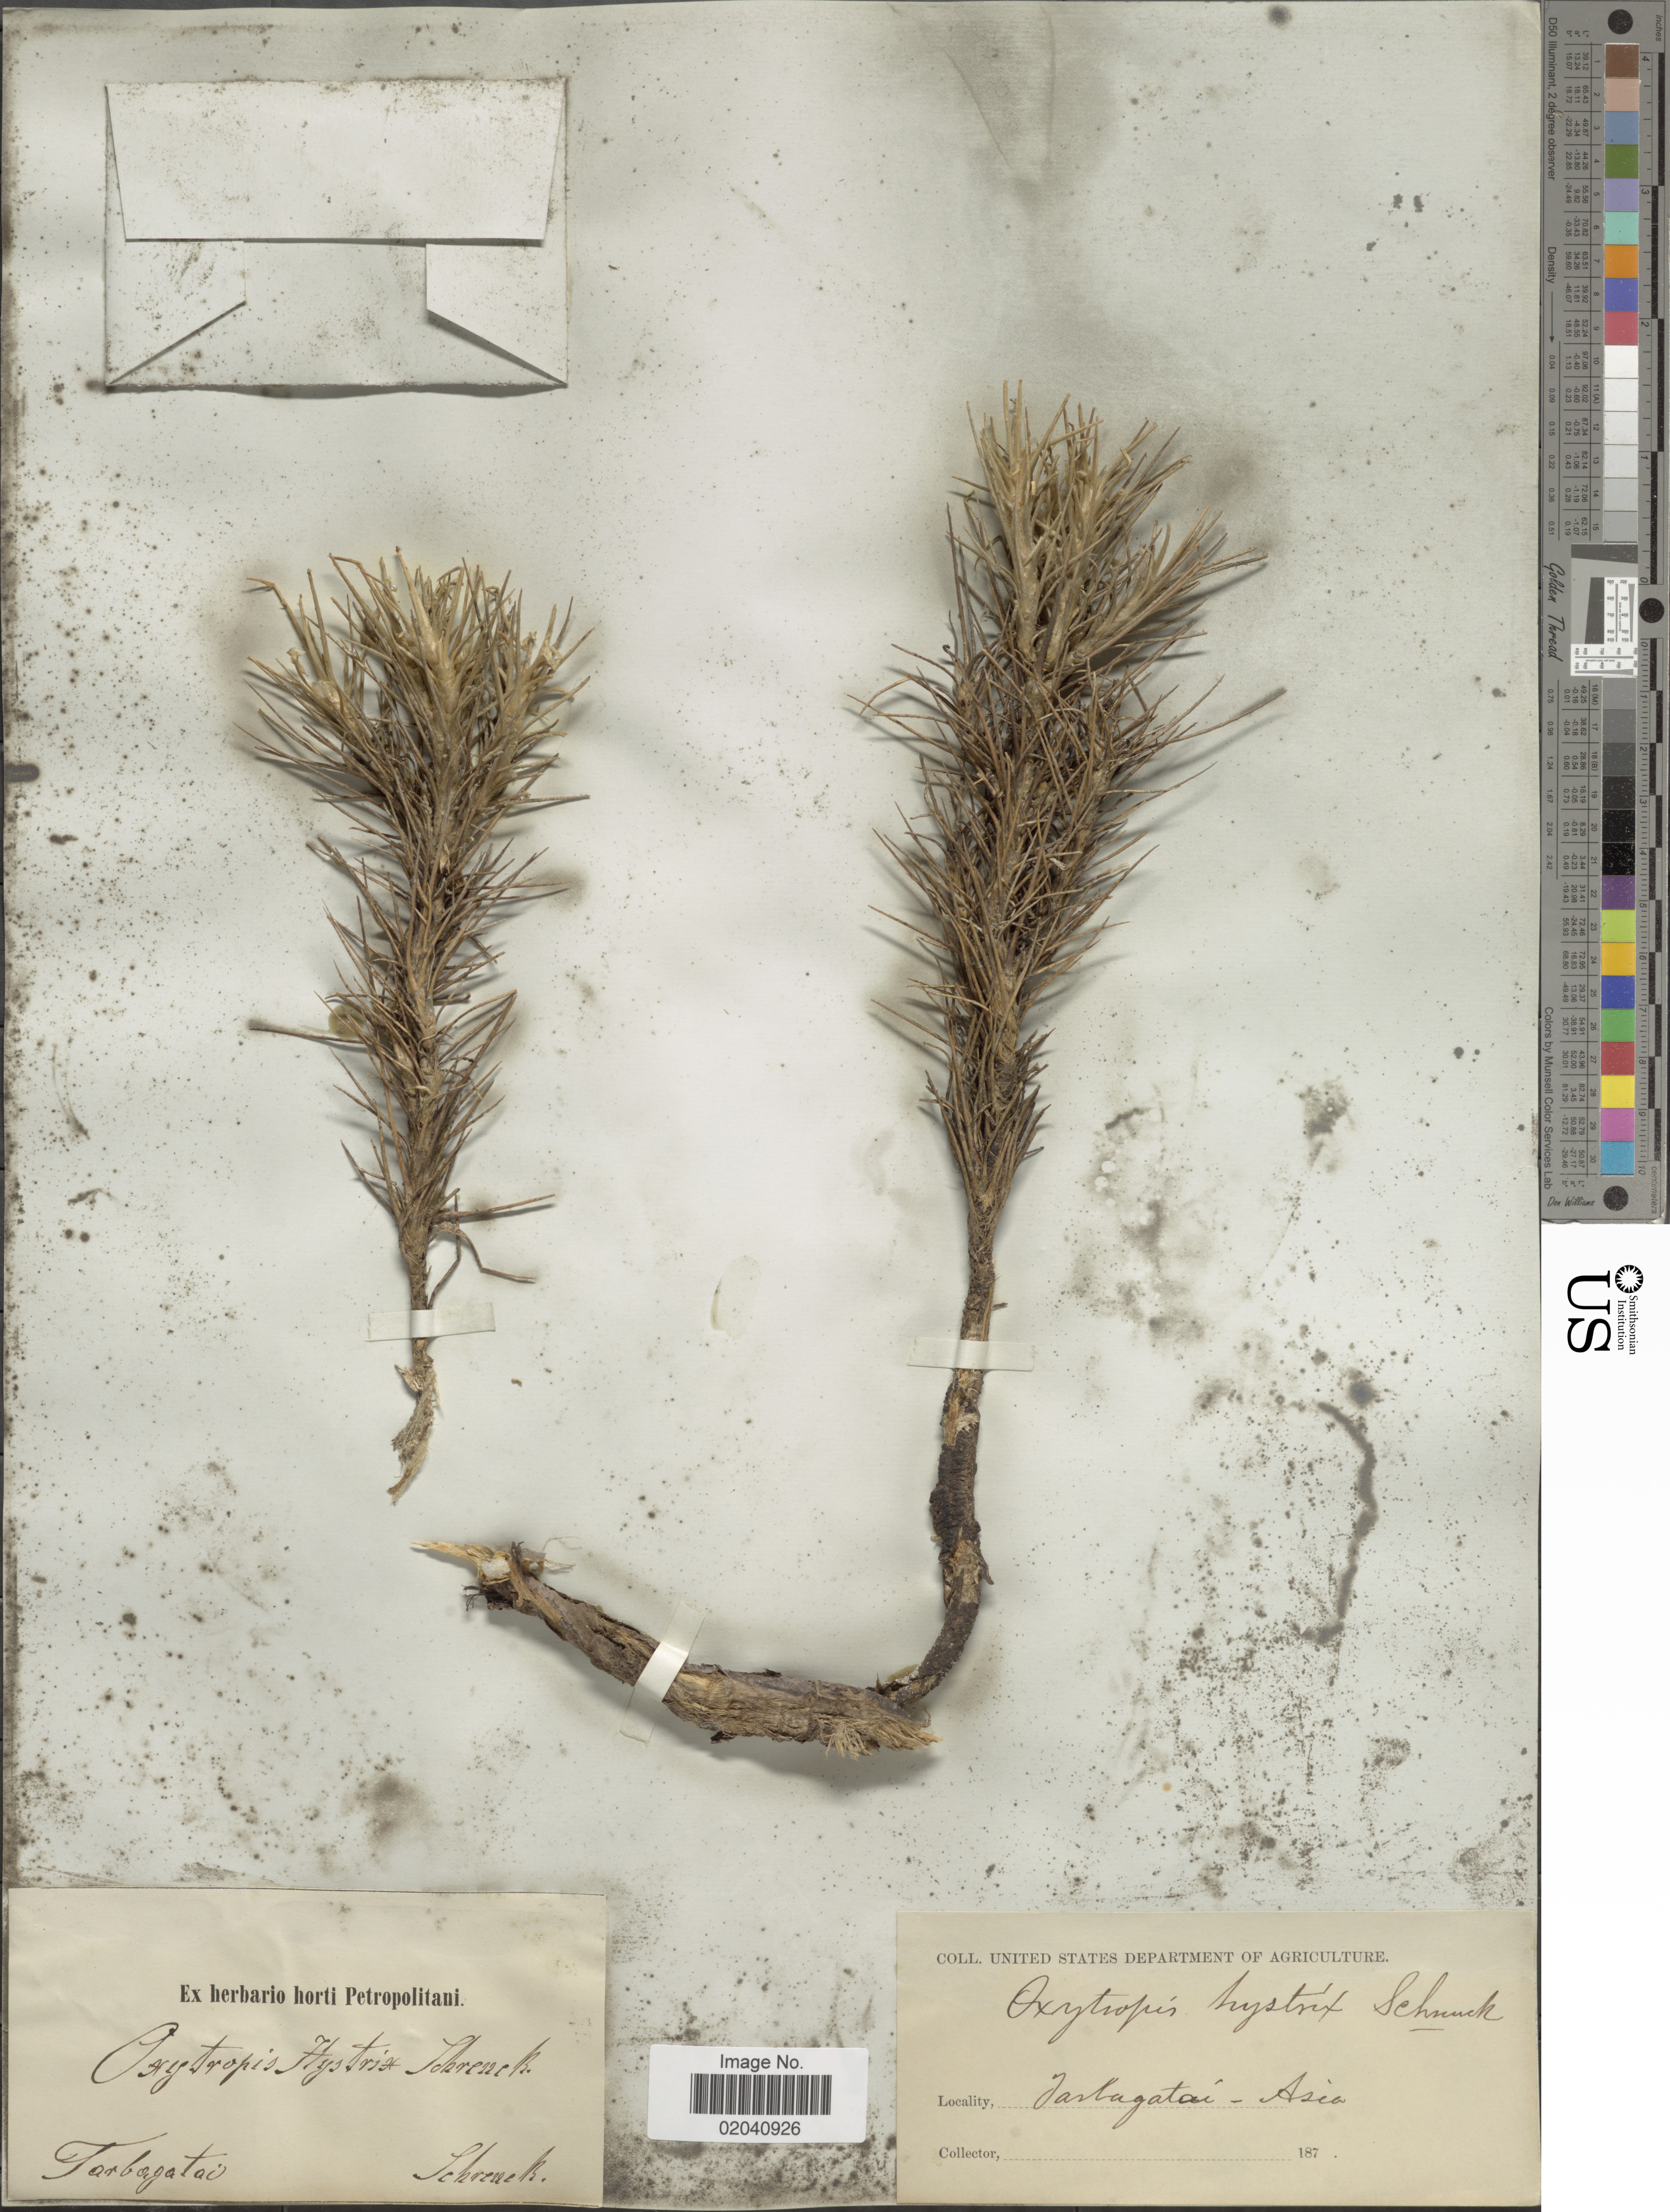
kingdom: Plantae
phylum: Tracheophyta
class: Magnoliopsida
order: Fabales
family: Fabaceae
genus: Oxytropis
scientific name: Oxytropis hystrix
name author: Schrenk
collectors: -- Schrenck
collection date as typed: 187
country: Russian Federation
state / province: Buryatia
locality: Tarbagatai, Asia